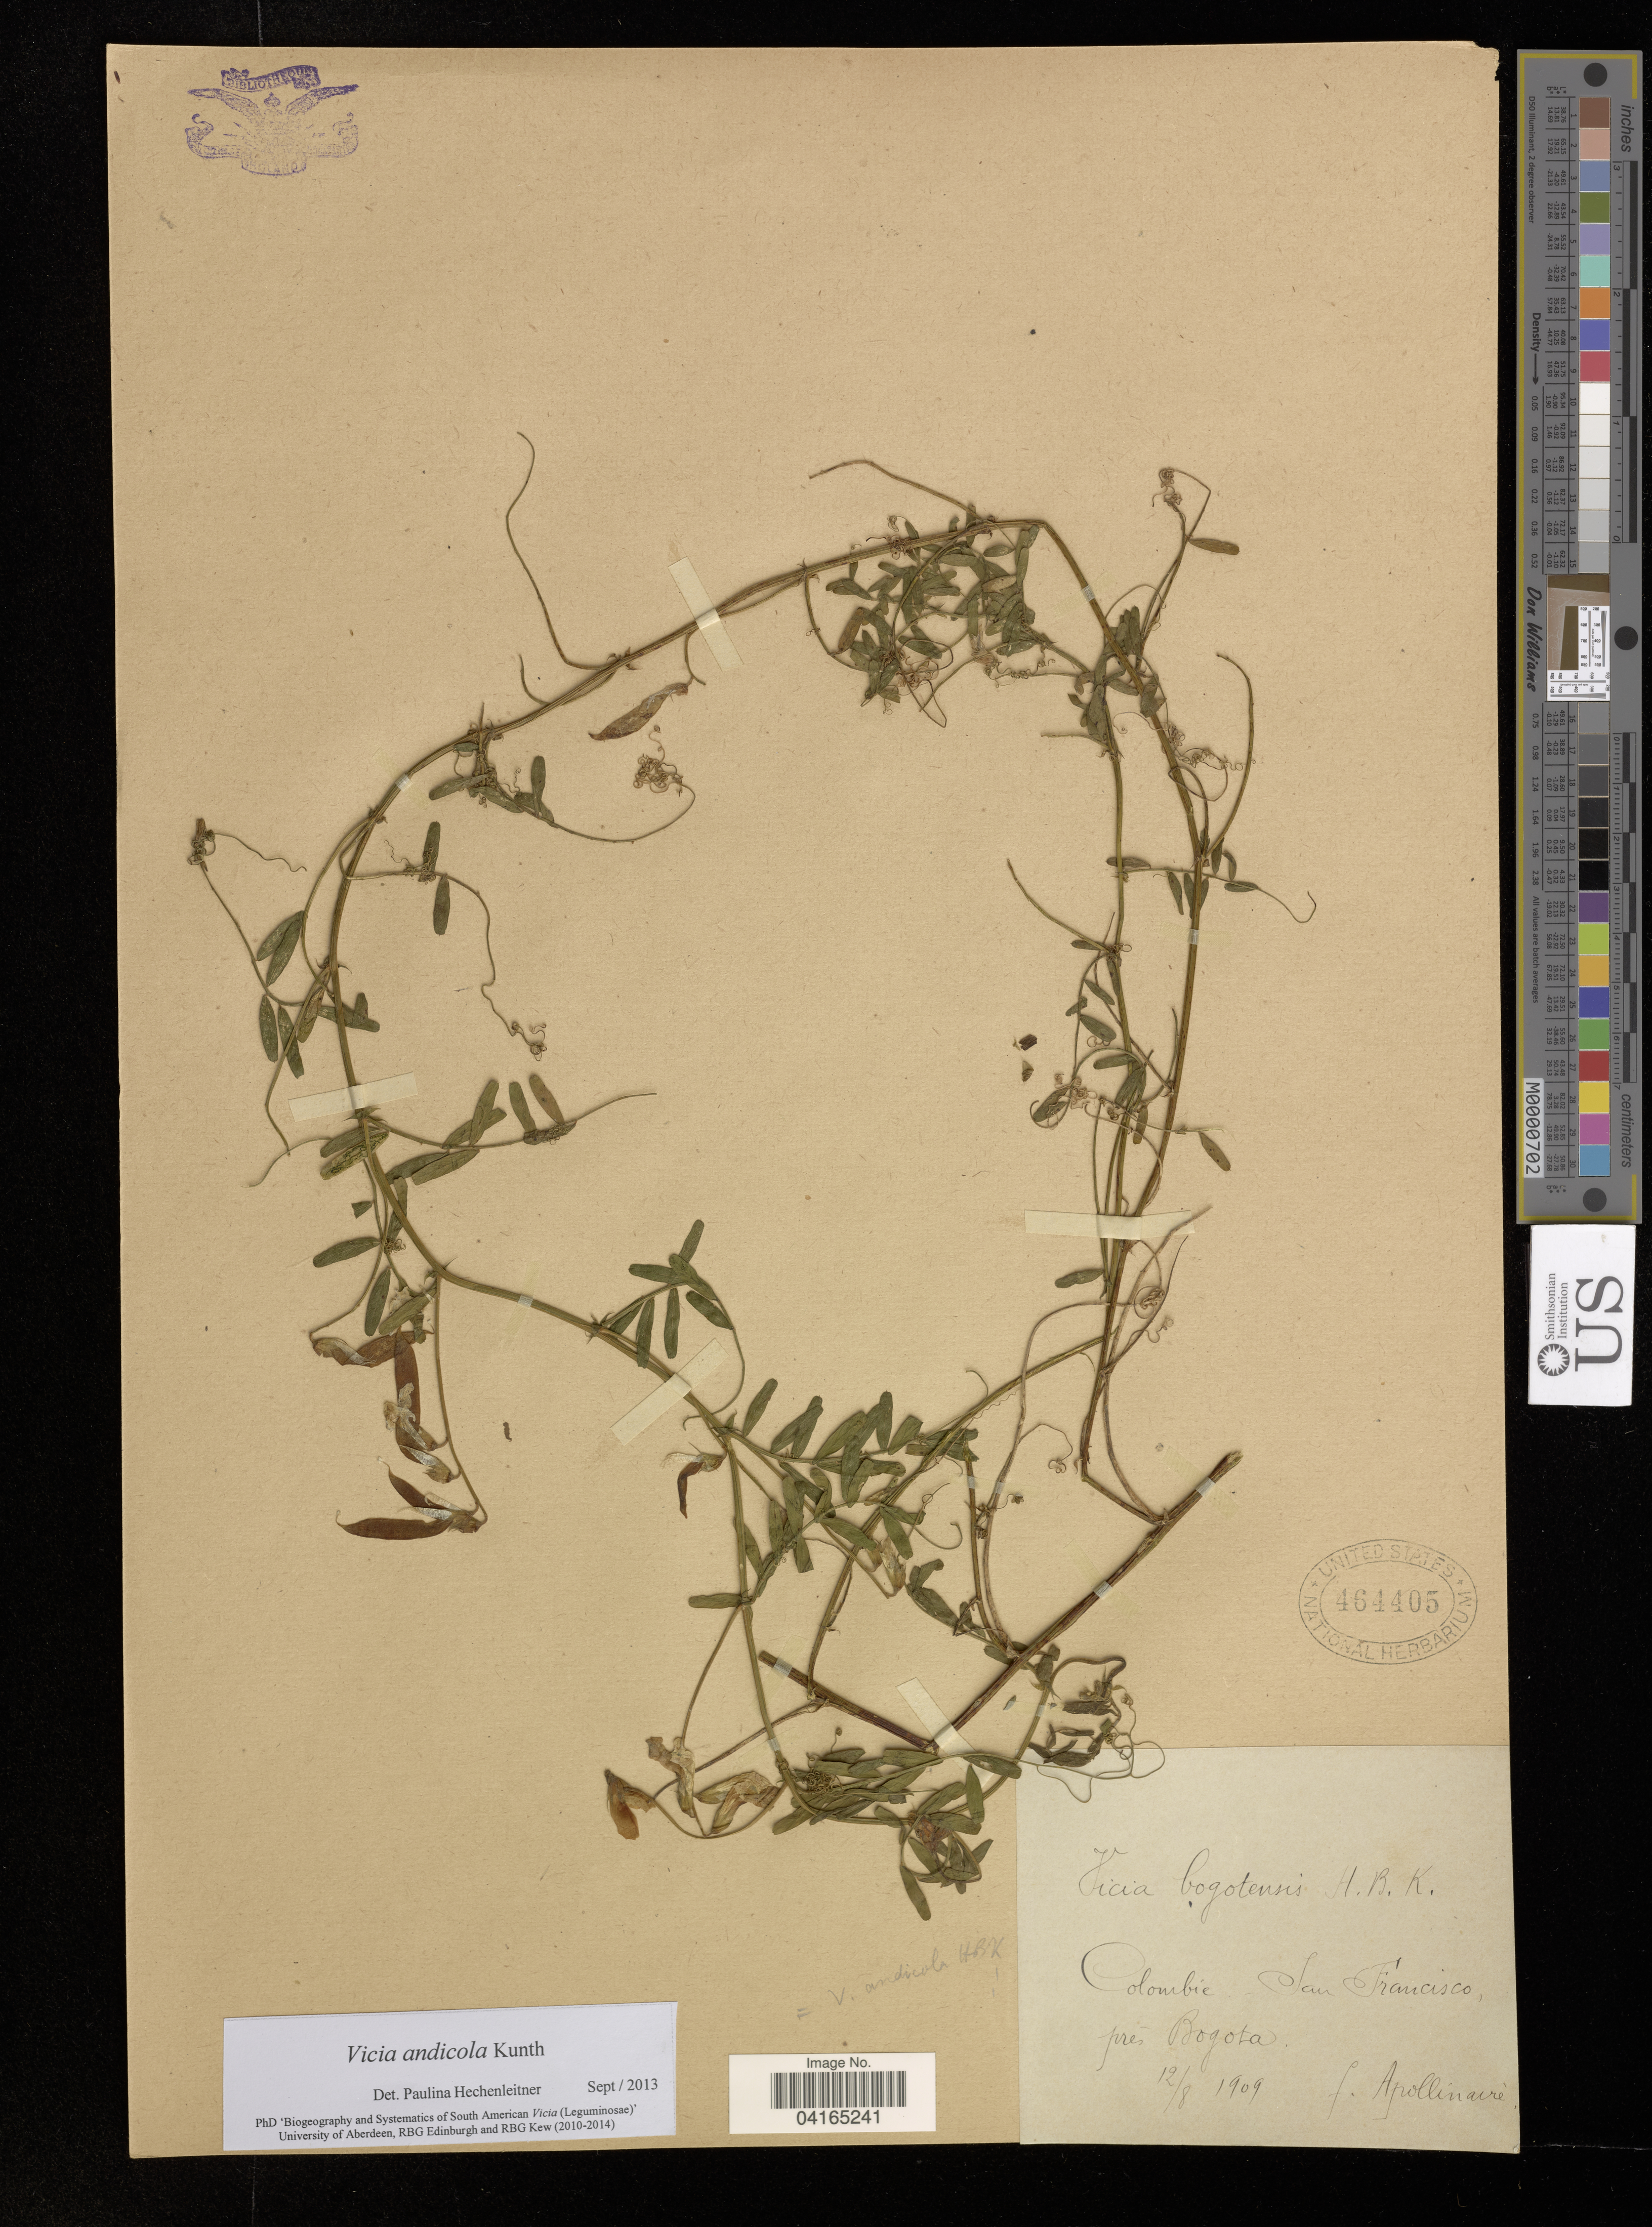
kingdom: Plantae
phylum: Tracheophyta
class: Magnoliopsida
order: Fabales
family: Fabaceae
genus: Vicia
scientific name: Vicia andicola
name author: Kunth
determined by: Hechenleitner, Paulina, RBG Edinburgh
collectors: F. Apollinaire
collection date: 1909-08-12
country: Colombia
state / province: Bogota D.C.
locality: San Fransisco, prés Bogota.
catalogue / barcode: US 464405